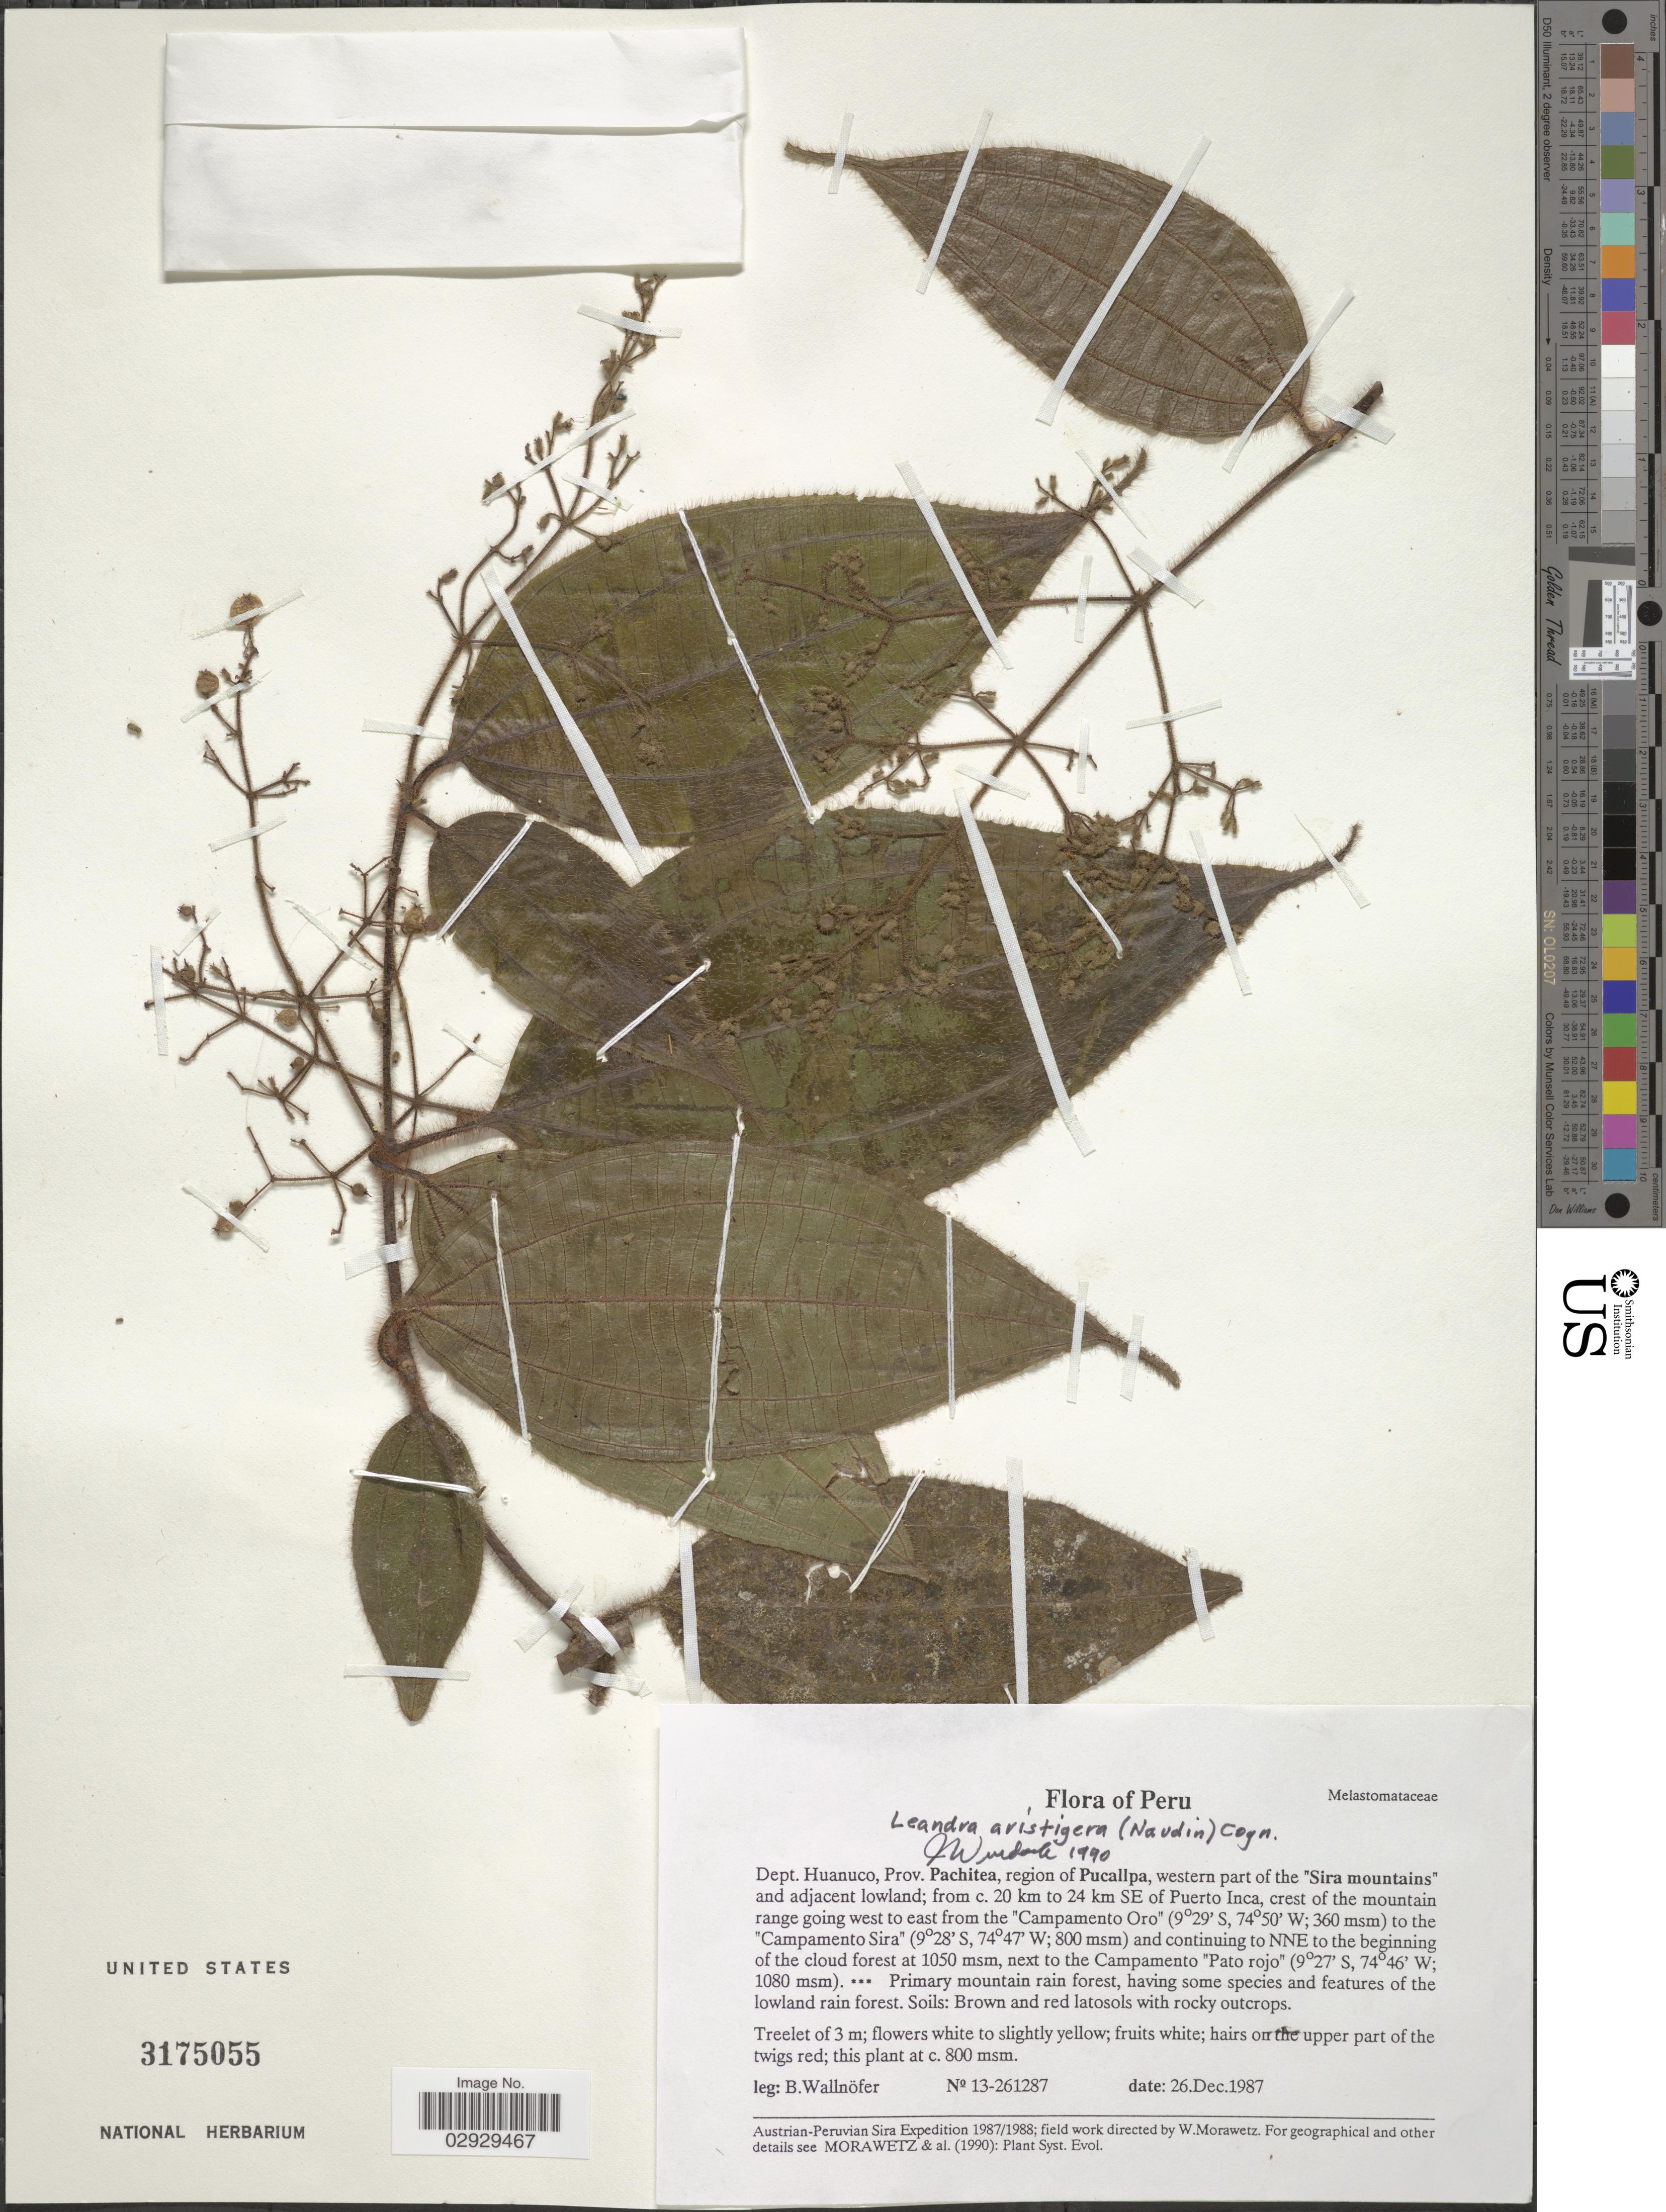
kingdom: Plantae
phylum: Tracheophyta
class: Magnoliopsida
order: Myrtales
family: Melastomataceae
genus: Leandra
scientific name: Leandra aristigera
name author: (Naudin) Cogn.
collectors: B. Wallnöfer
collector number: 13-261287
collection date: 1987-12-26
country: Peru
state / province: Huánuco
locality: Dept. Huanuco, Prov. Pachitea, region of Pucallpa, western part of the "Sira mountains" and adjacent lowland; from c. 20 km to 24 km SE of Puerto Inca, crest of the mountain range going west to east from the "Campamento Oro" to the "Campamento Sira" and continuing to NNE to the beginning of the cloud forest, next to Campamento "Pato rojo".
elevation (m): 360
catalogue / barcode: US 3175055